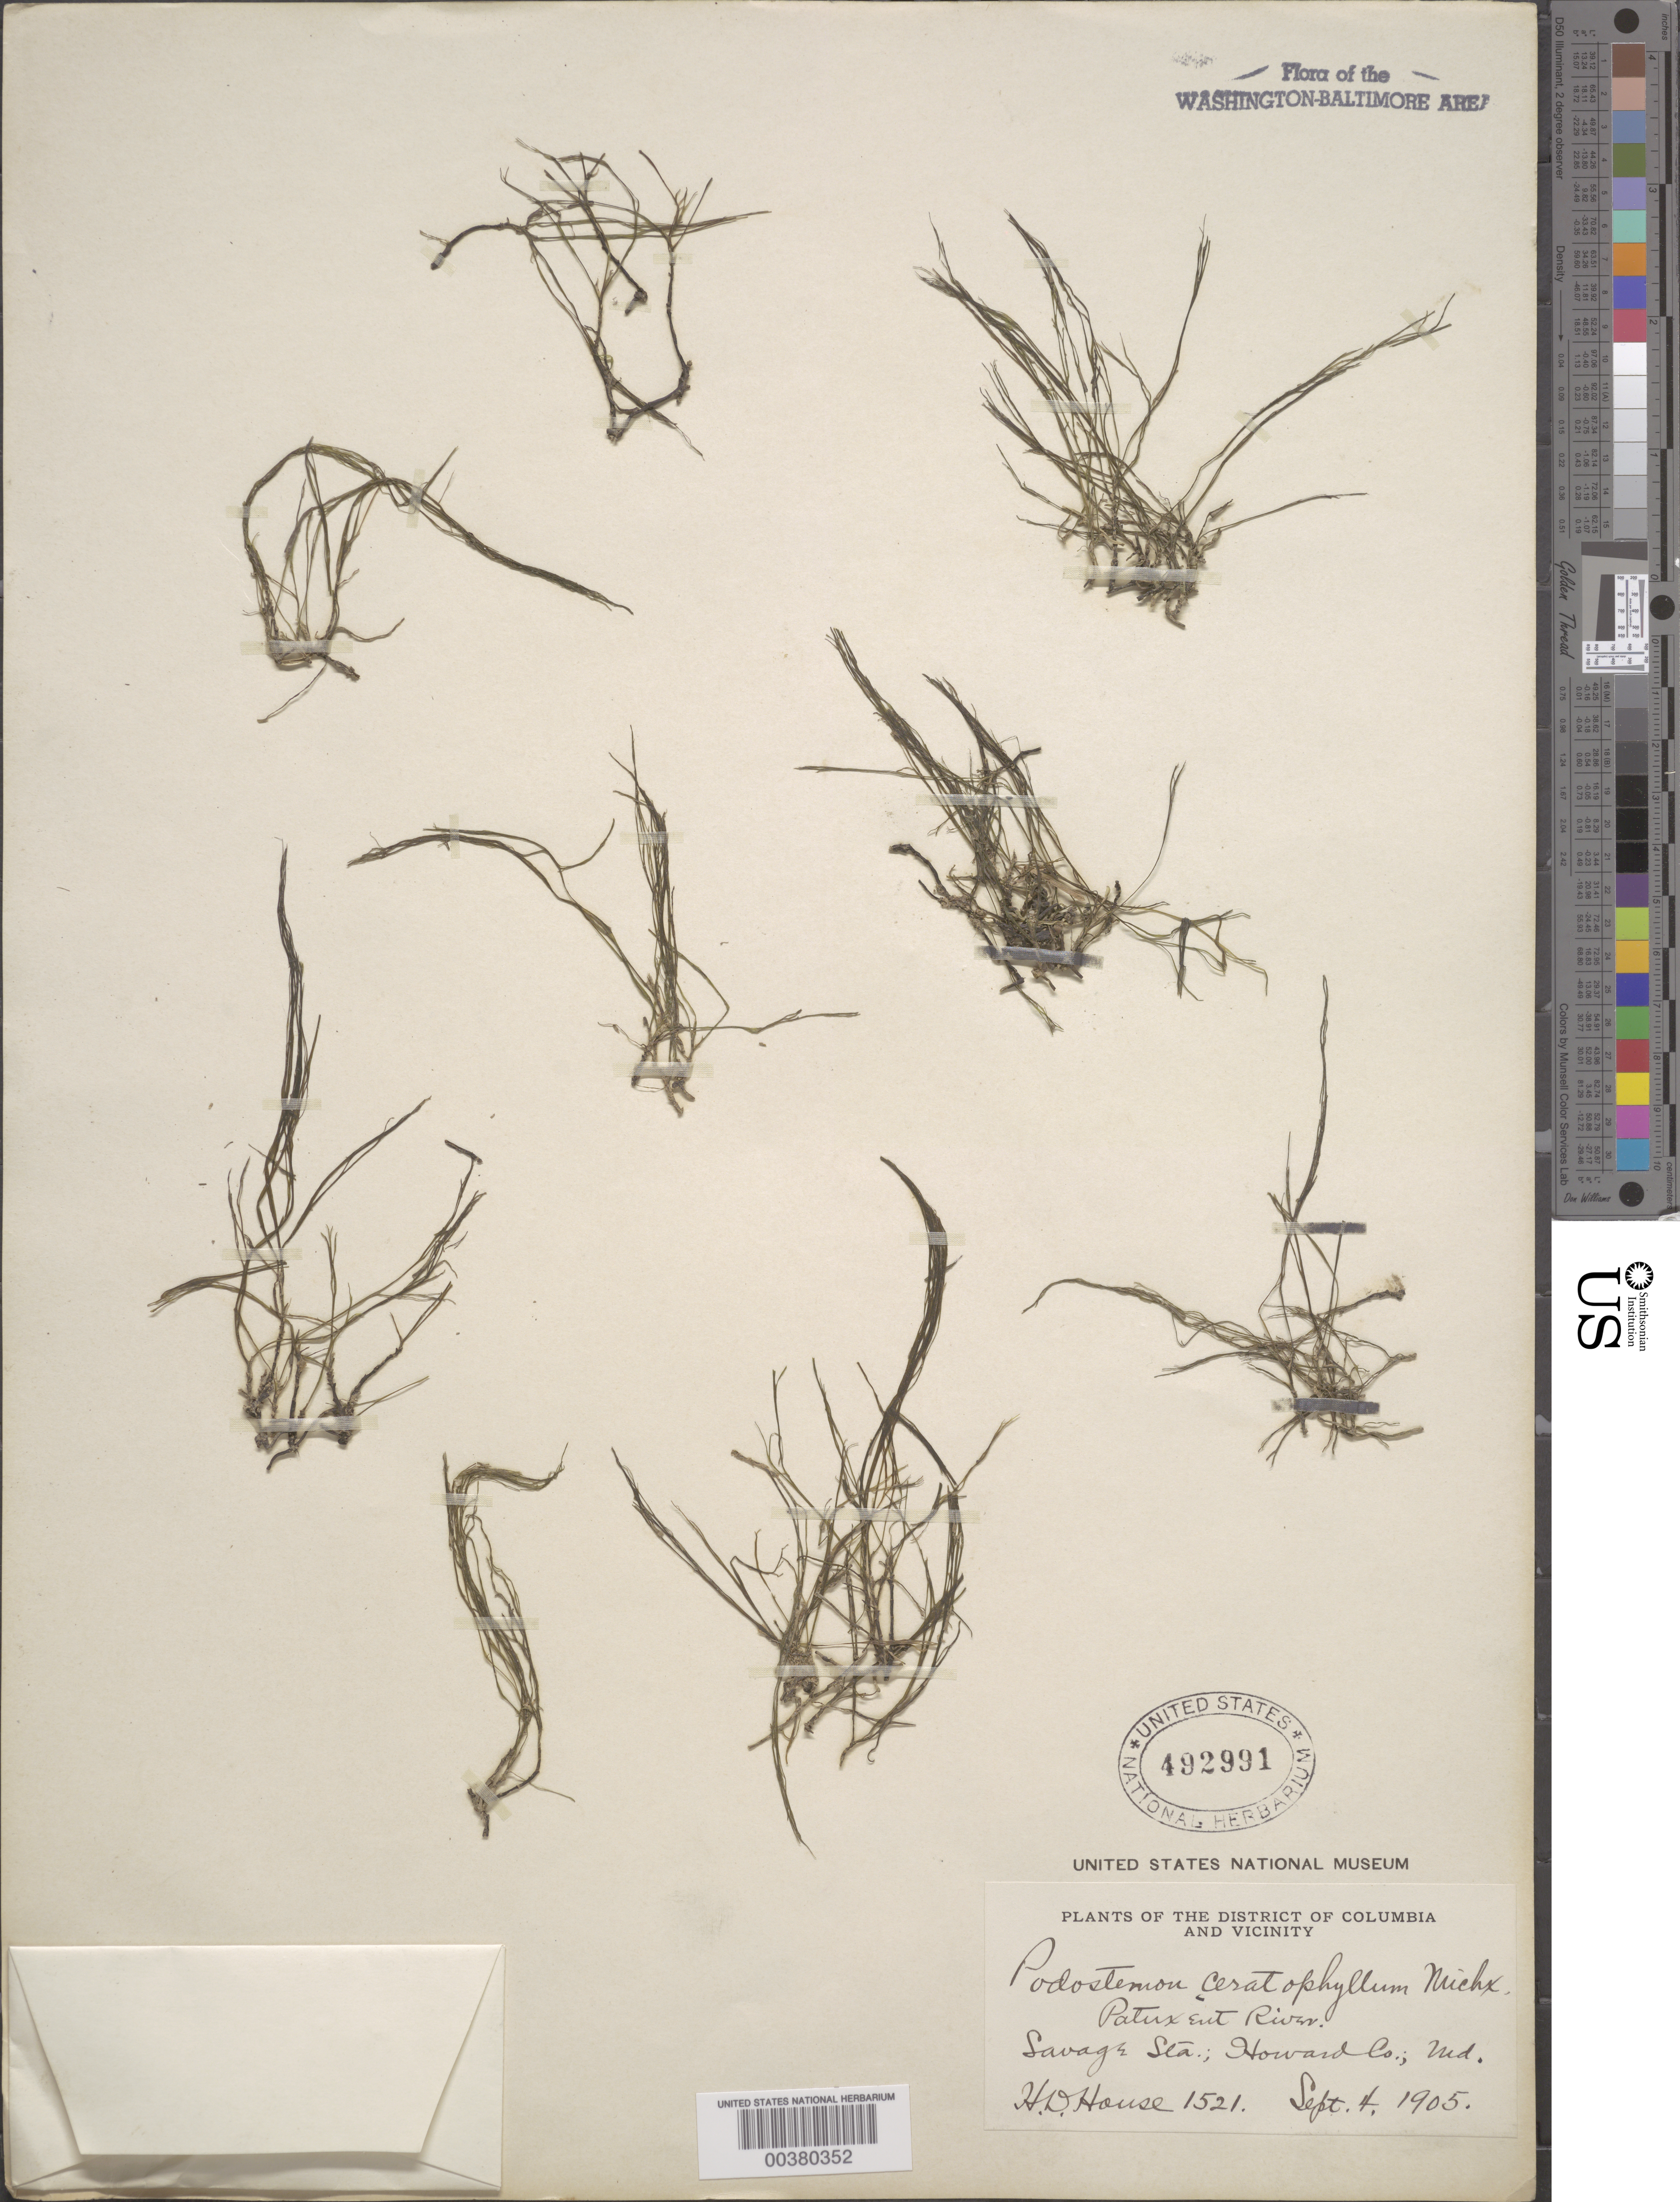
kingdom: Plantae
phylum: Tracheophyta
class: Magnoliopsida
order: Malpighiales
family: Podostemaceae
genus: Podostemum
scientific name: Podostemum ceratophylllum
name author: Michx.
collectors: H. D. House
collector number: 1521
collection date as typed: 04 Sep 1905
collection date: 1905-09-04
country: United States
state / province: Maryland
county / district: Howard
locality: Savage Station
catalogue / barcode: US 492991